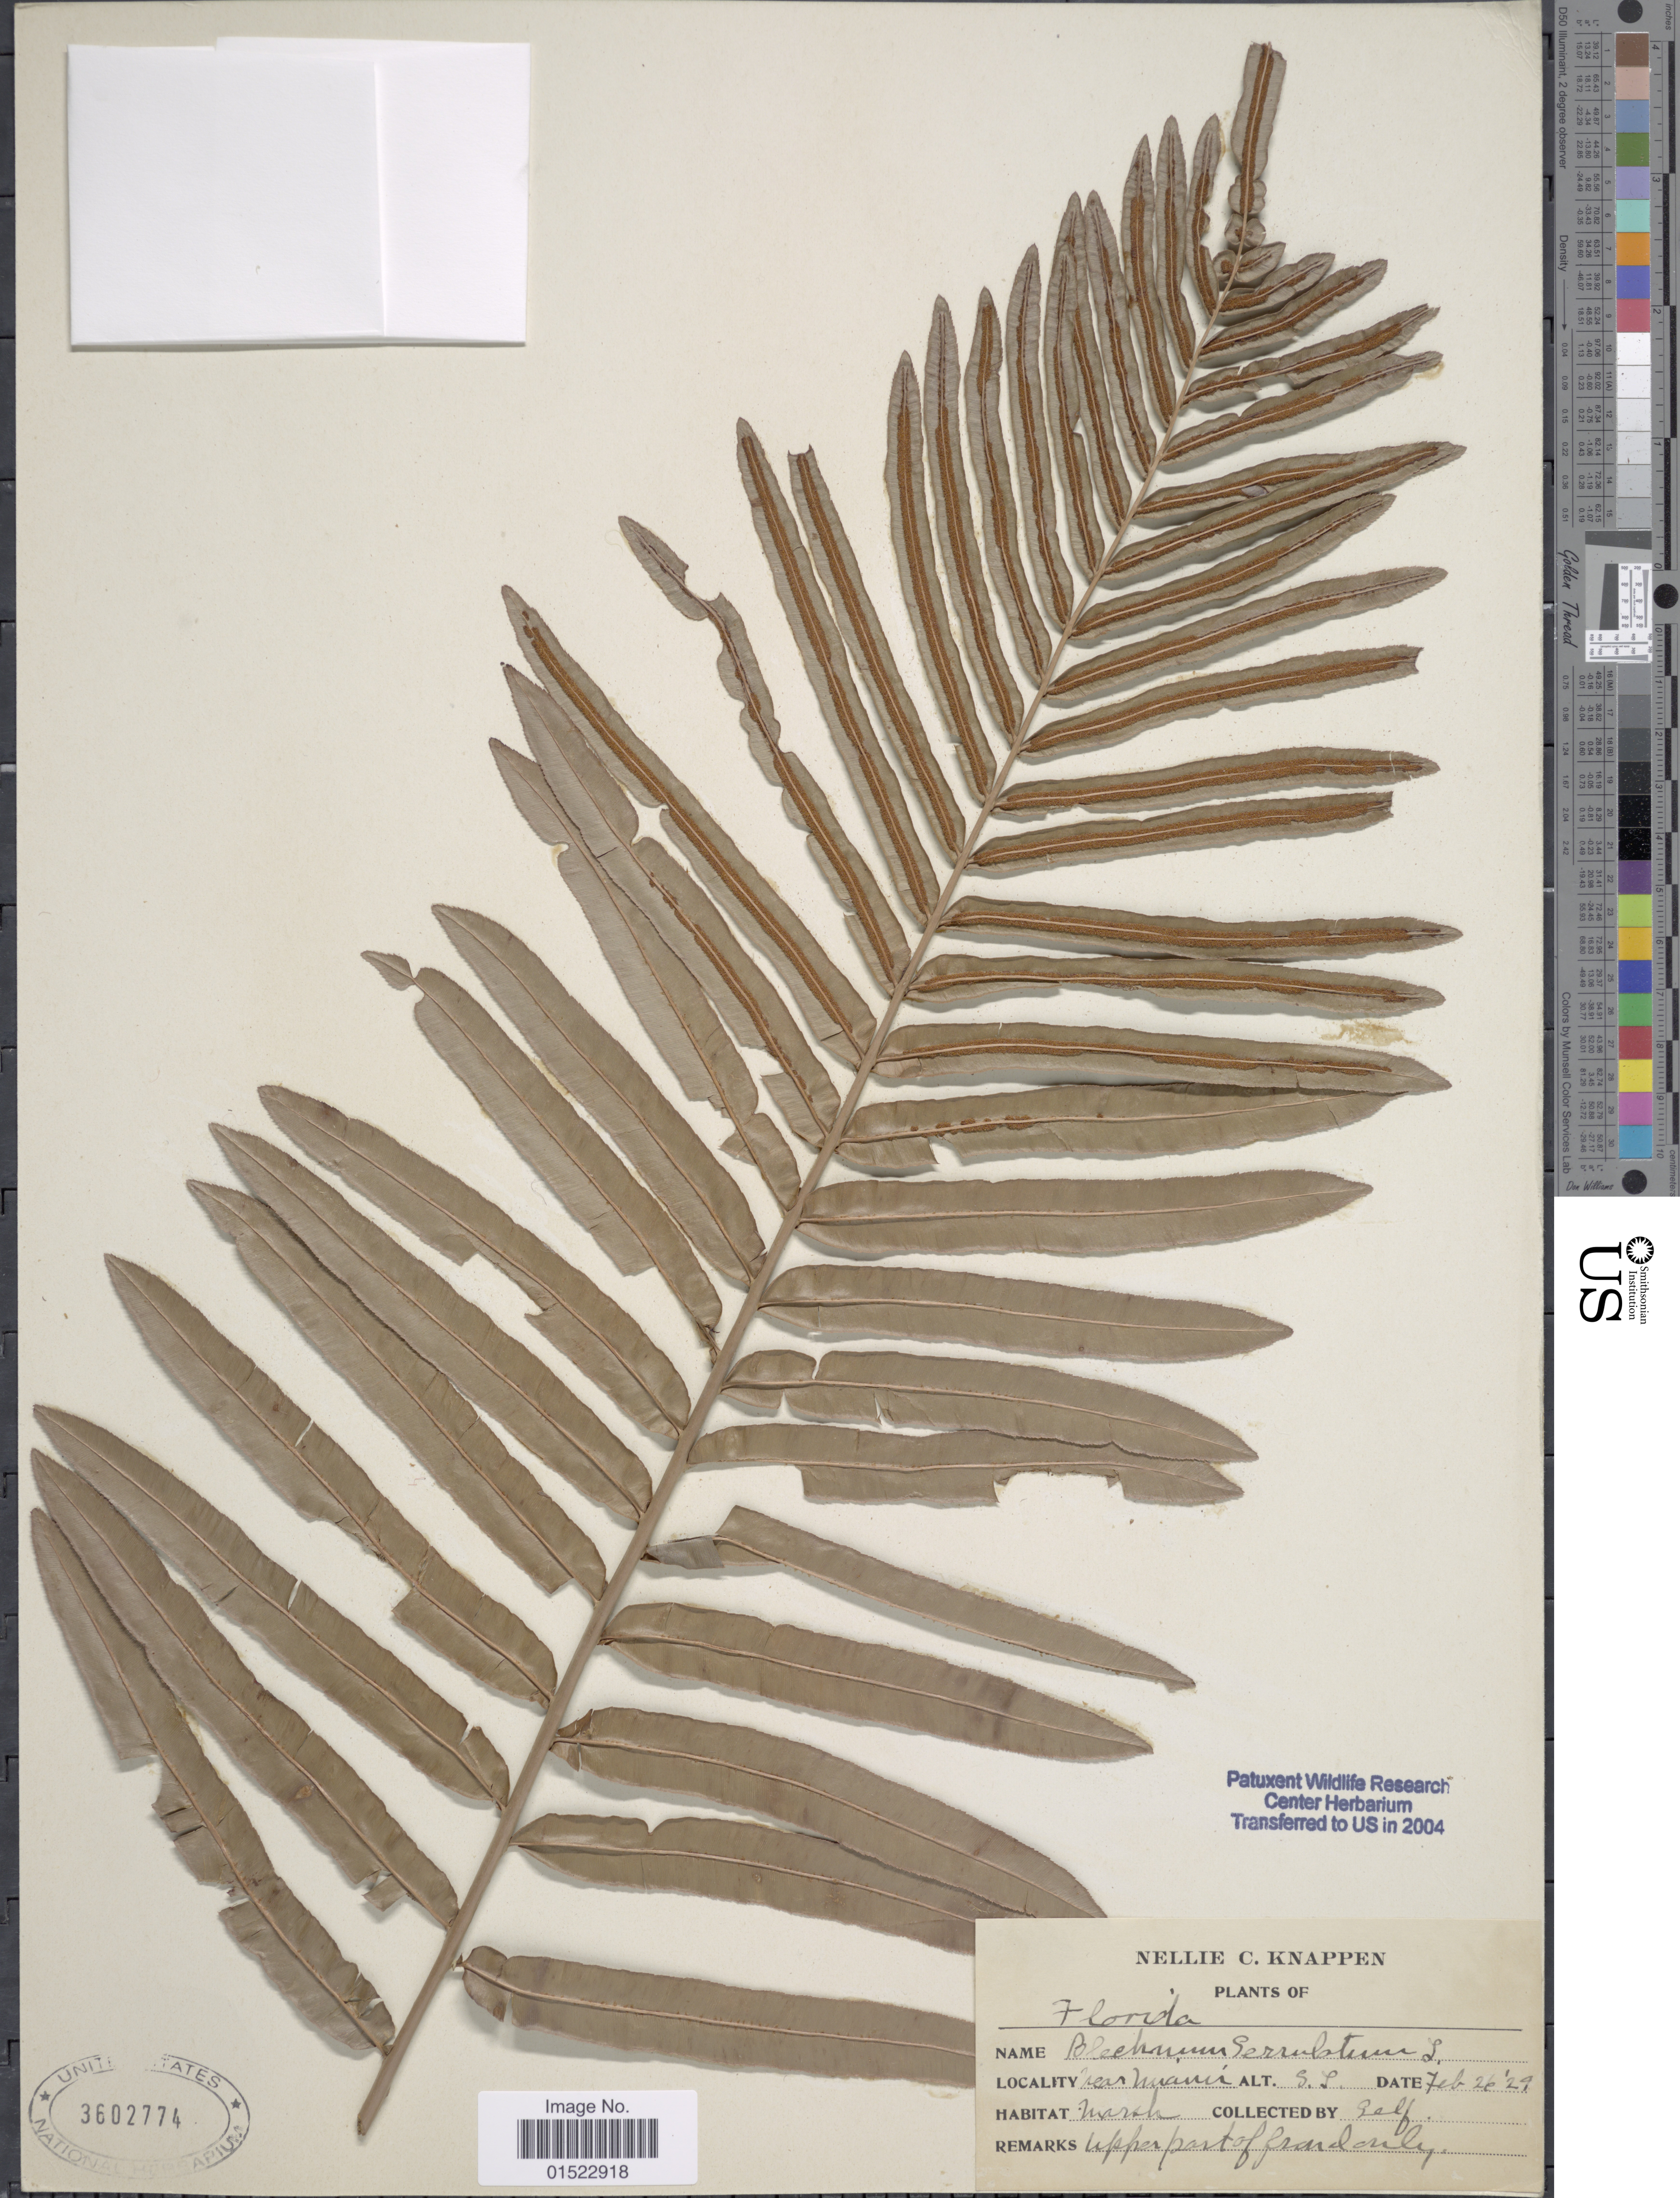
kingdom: Plantae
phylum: Tracheophyta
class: Polypodiopsida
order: Polypodiales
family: Blechnaceae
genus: Telmatoblechnum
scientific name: Telmatoblechnum serrulatum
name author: (Rich.) Perrie et al.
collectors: N. Knappen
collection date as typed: Transcribed d/m/y: 26/2/29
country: United States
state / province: Florida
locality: Near Miami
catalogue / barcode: US 3602774